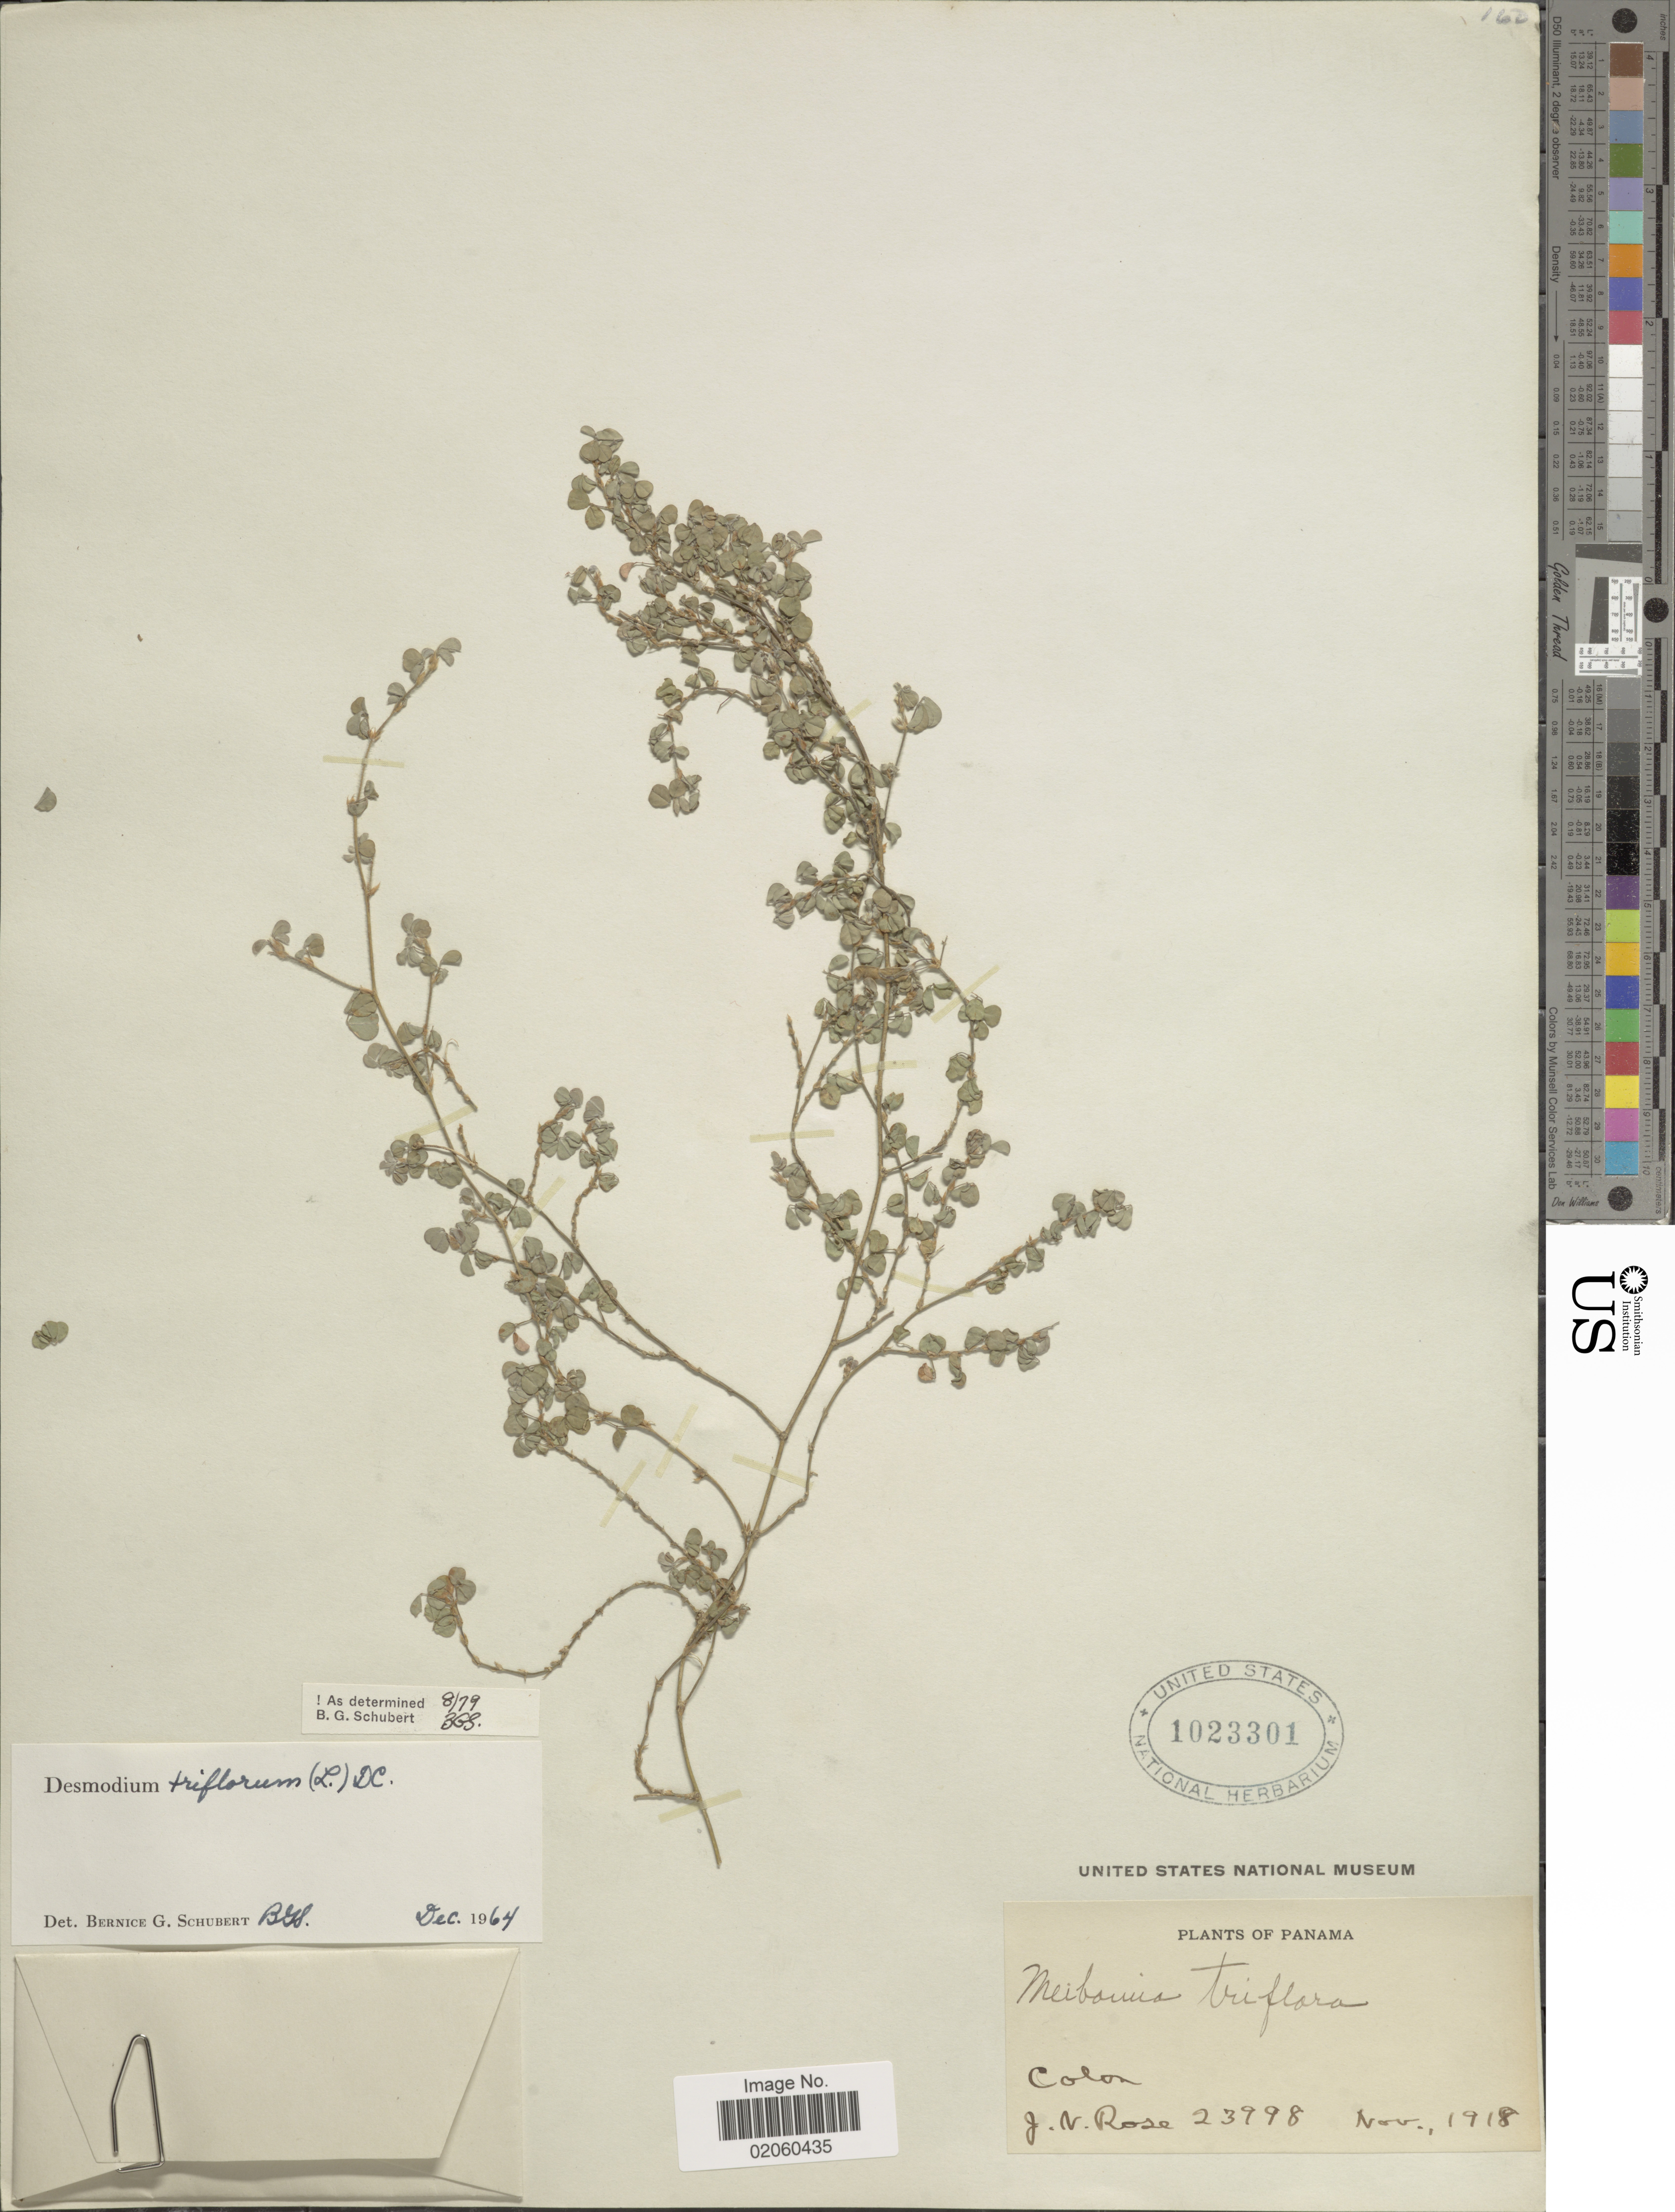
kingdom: Plantae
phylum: Tracheophyta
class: Magnoliopsida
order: Fabales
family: Fabaceae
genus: Grona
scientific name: Grona triflora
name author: (L.) H. Ohashi & K. Ohashi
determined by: Strong, Mark T., (BOT), Smithsonian Institution - National Museum of Natural History (UNITED STATES)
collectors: J. N. Rose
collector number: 23998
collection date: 1918-11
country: Panama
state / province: Colón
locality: Colon, Panama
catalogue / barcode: US 1023301